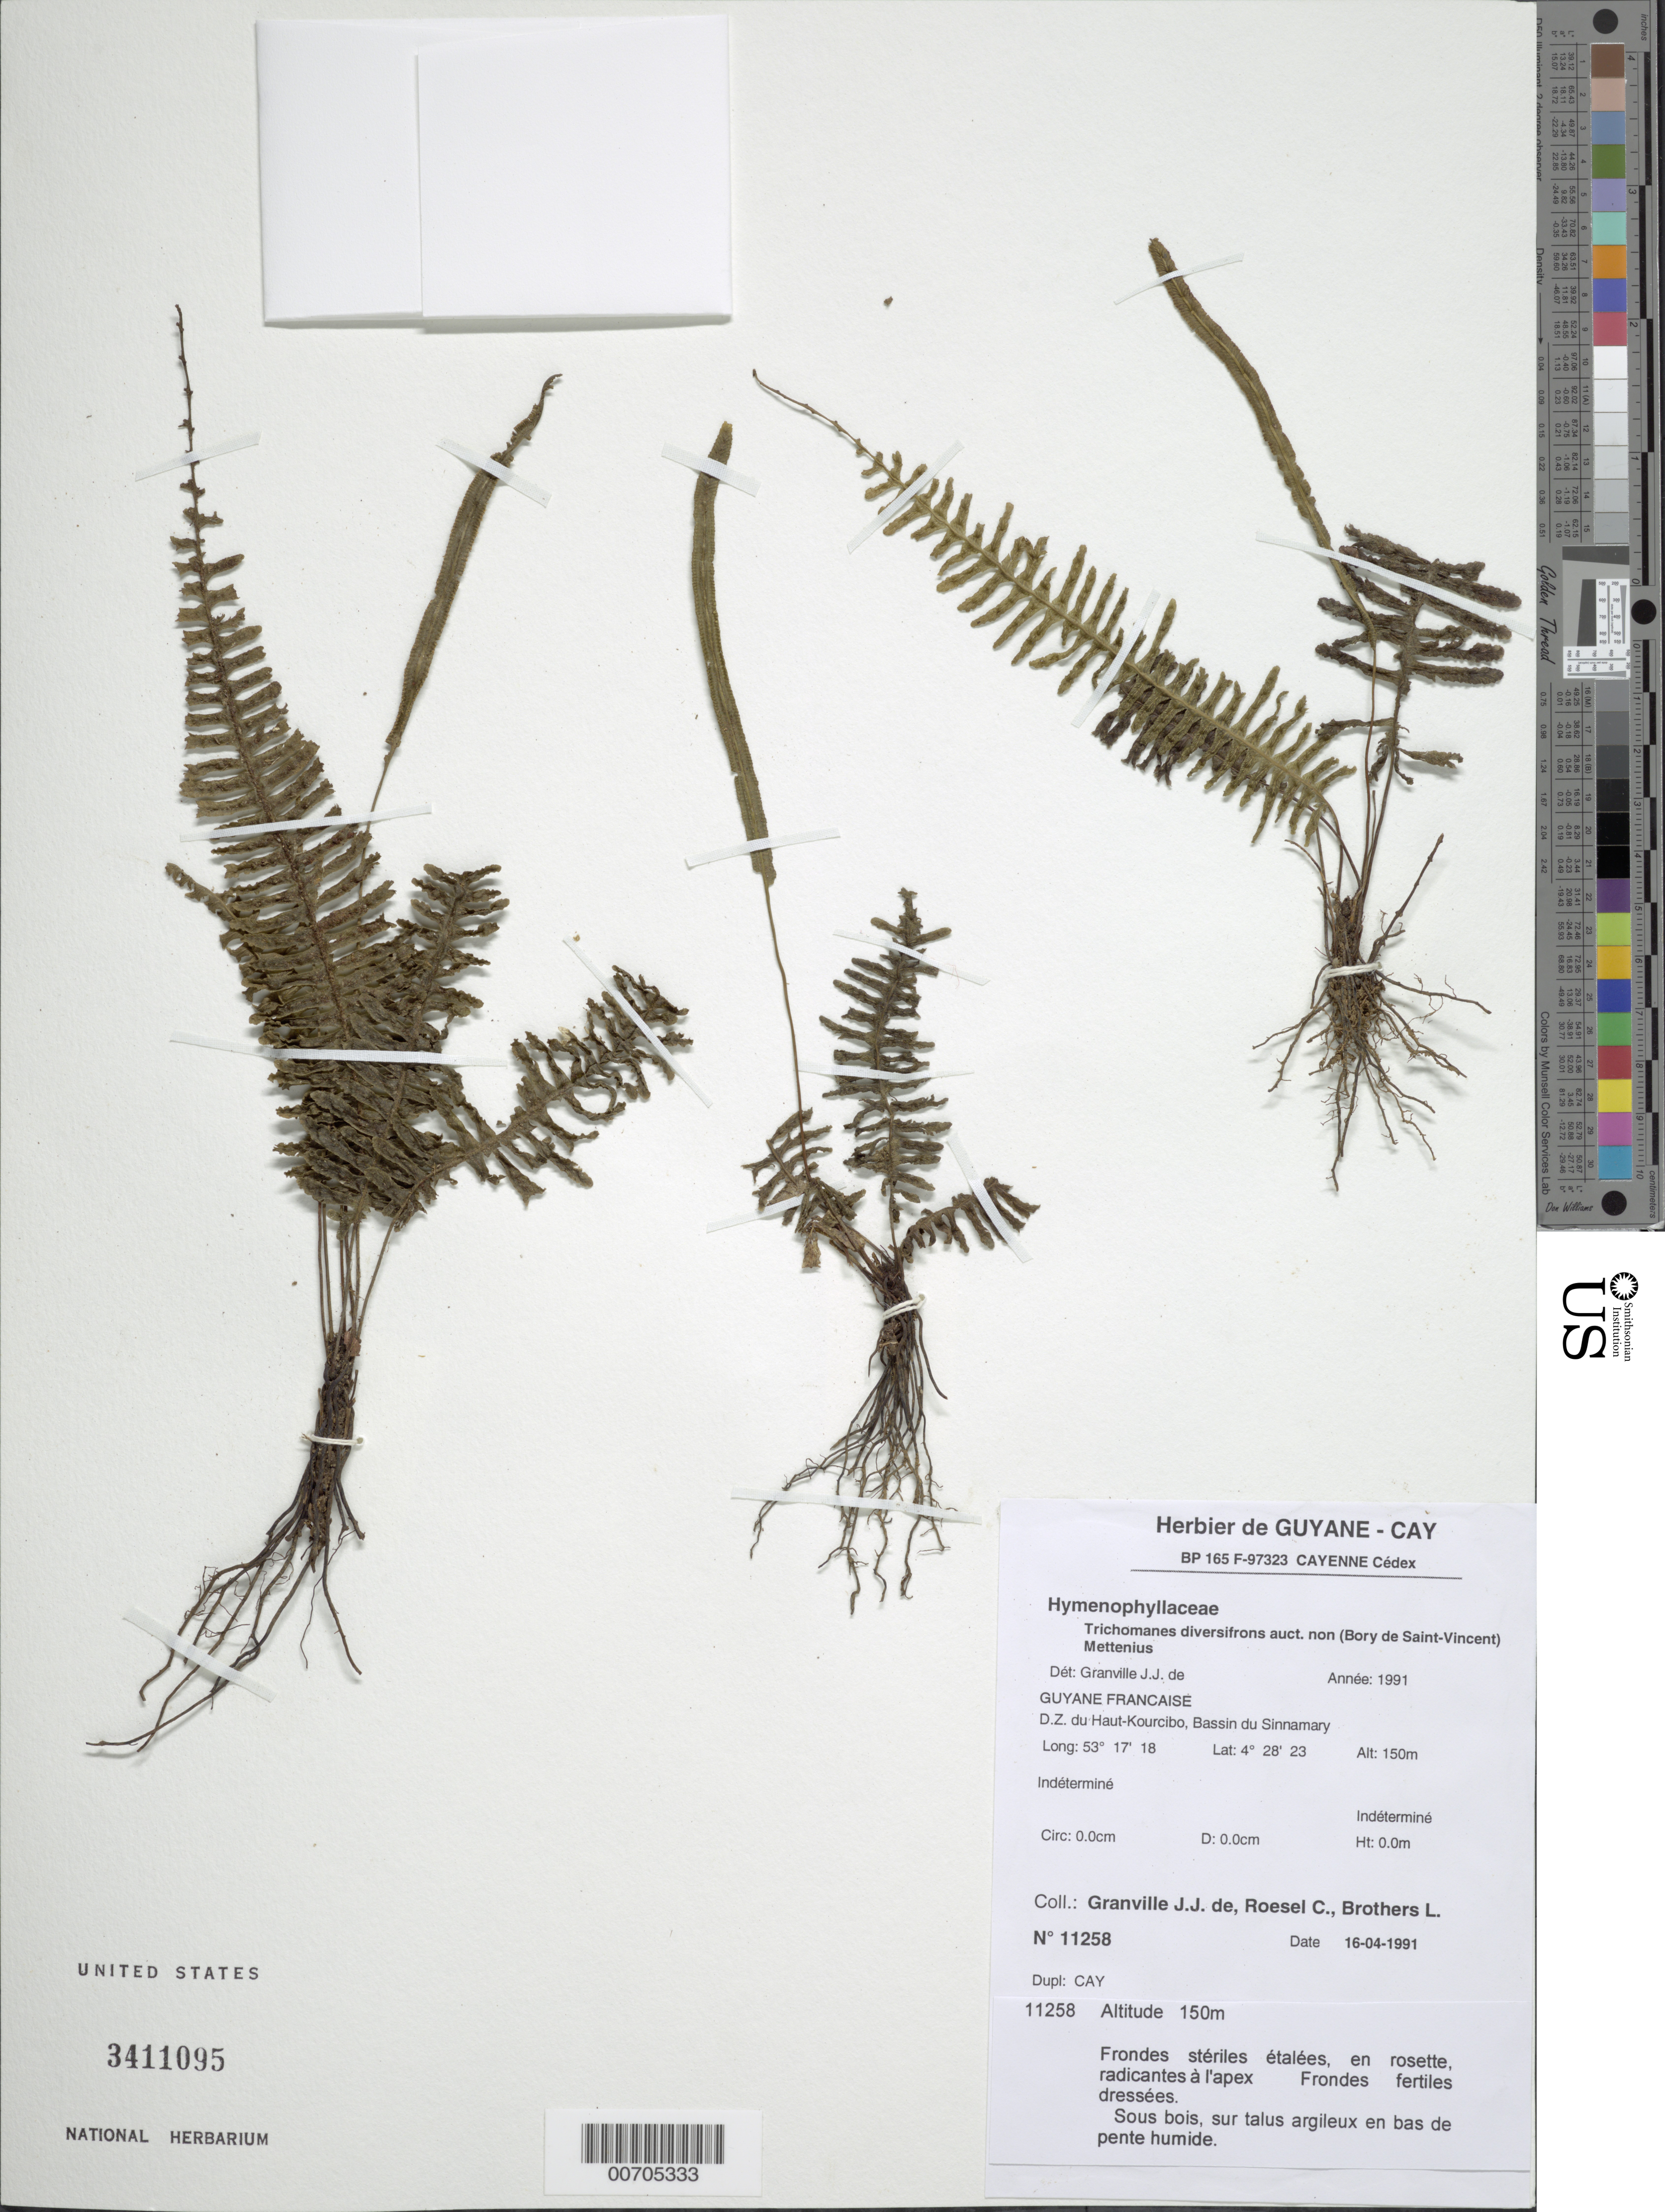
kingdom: Plantae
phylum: Tracheophyta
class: Polypodiopsida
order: Hymenophyllales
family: Hymenophyllaceae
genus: Trichomanes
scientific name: Trichomanes diversifrons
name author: (Bory) Mett. ex Sadeb.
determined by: Granville, J. J. de, (CAY), Institut de Recherche pour le Developpement (IRD) (FRENCH GUIANA)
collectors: J.-J. de Granville, C. S. Roesel & L. Brothers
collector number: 11258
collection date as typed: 16-Apr-91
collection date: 1991-04-16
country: French Guiana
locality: D.Z. du Haut-Kourcibo, Bassin du Sinnamary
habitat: Sous bois, sur talus argileux en bas de pente humide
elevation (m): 150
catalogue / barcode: US 3411095